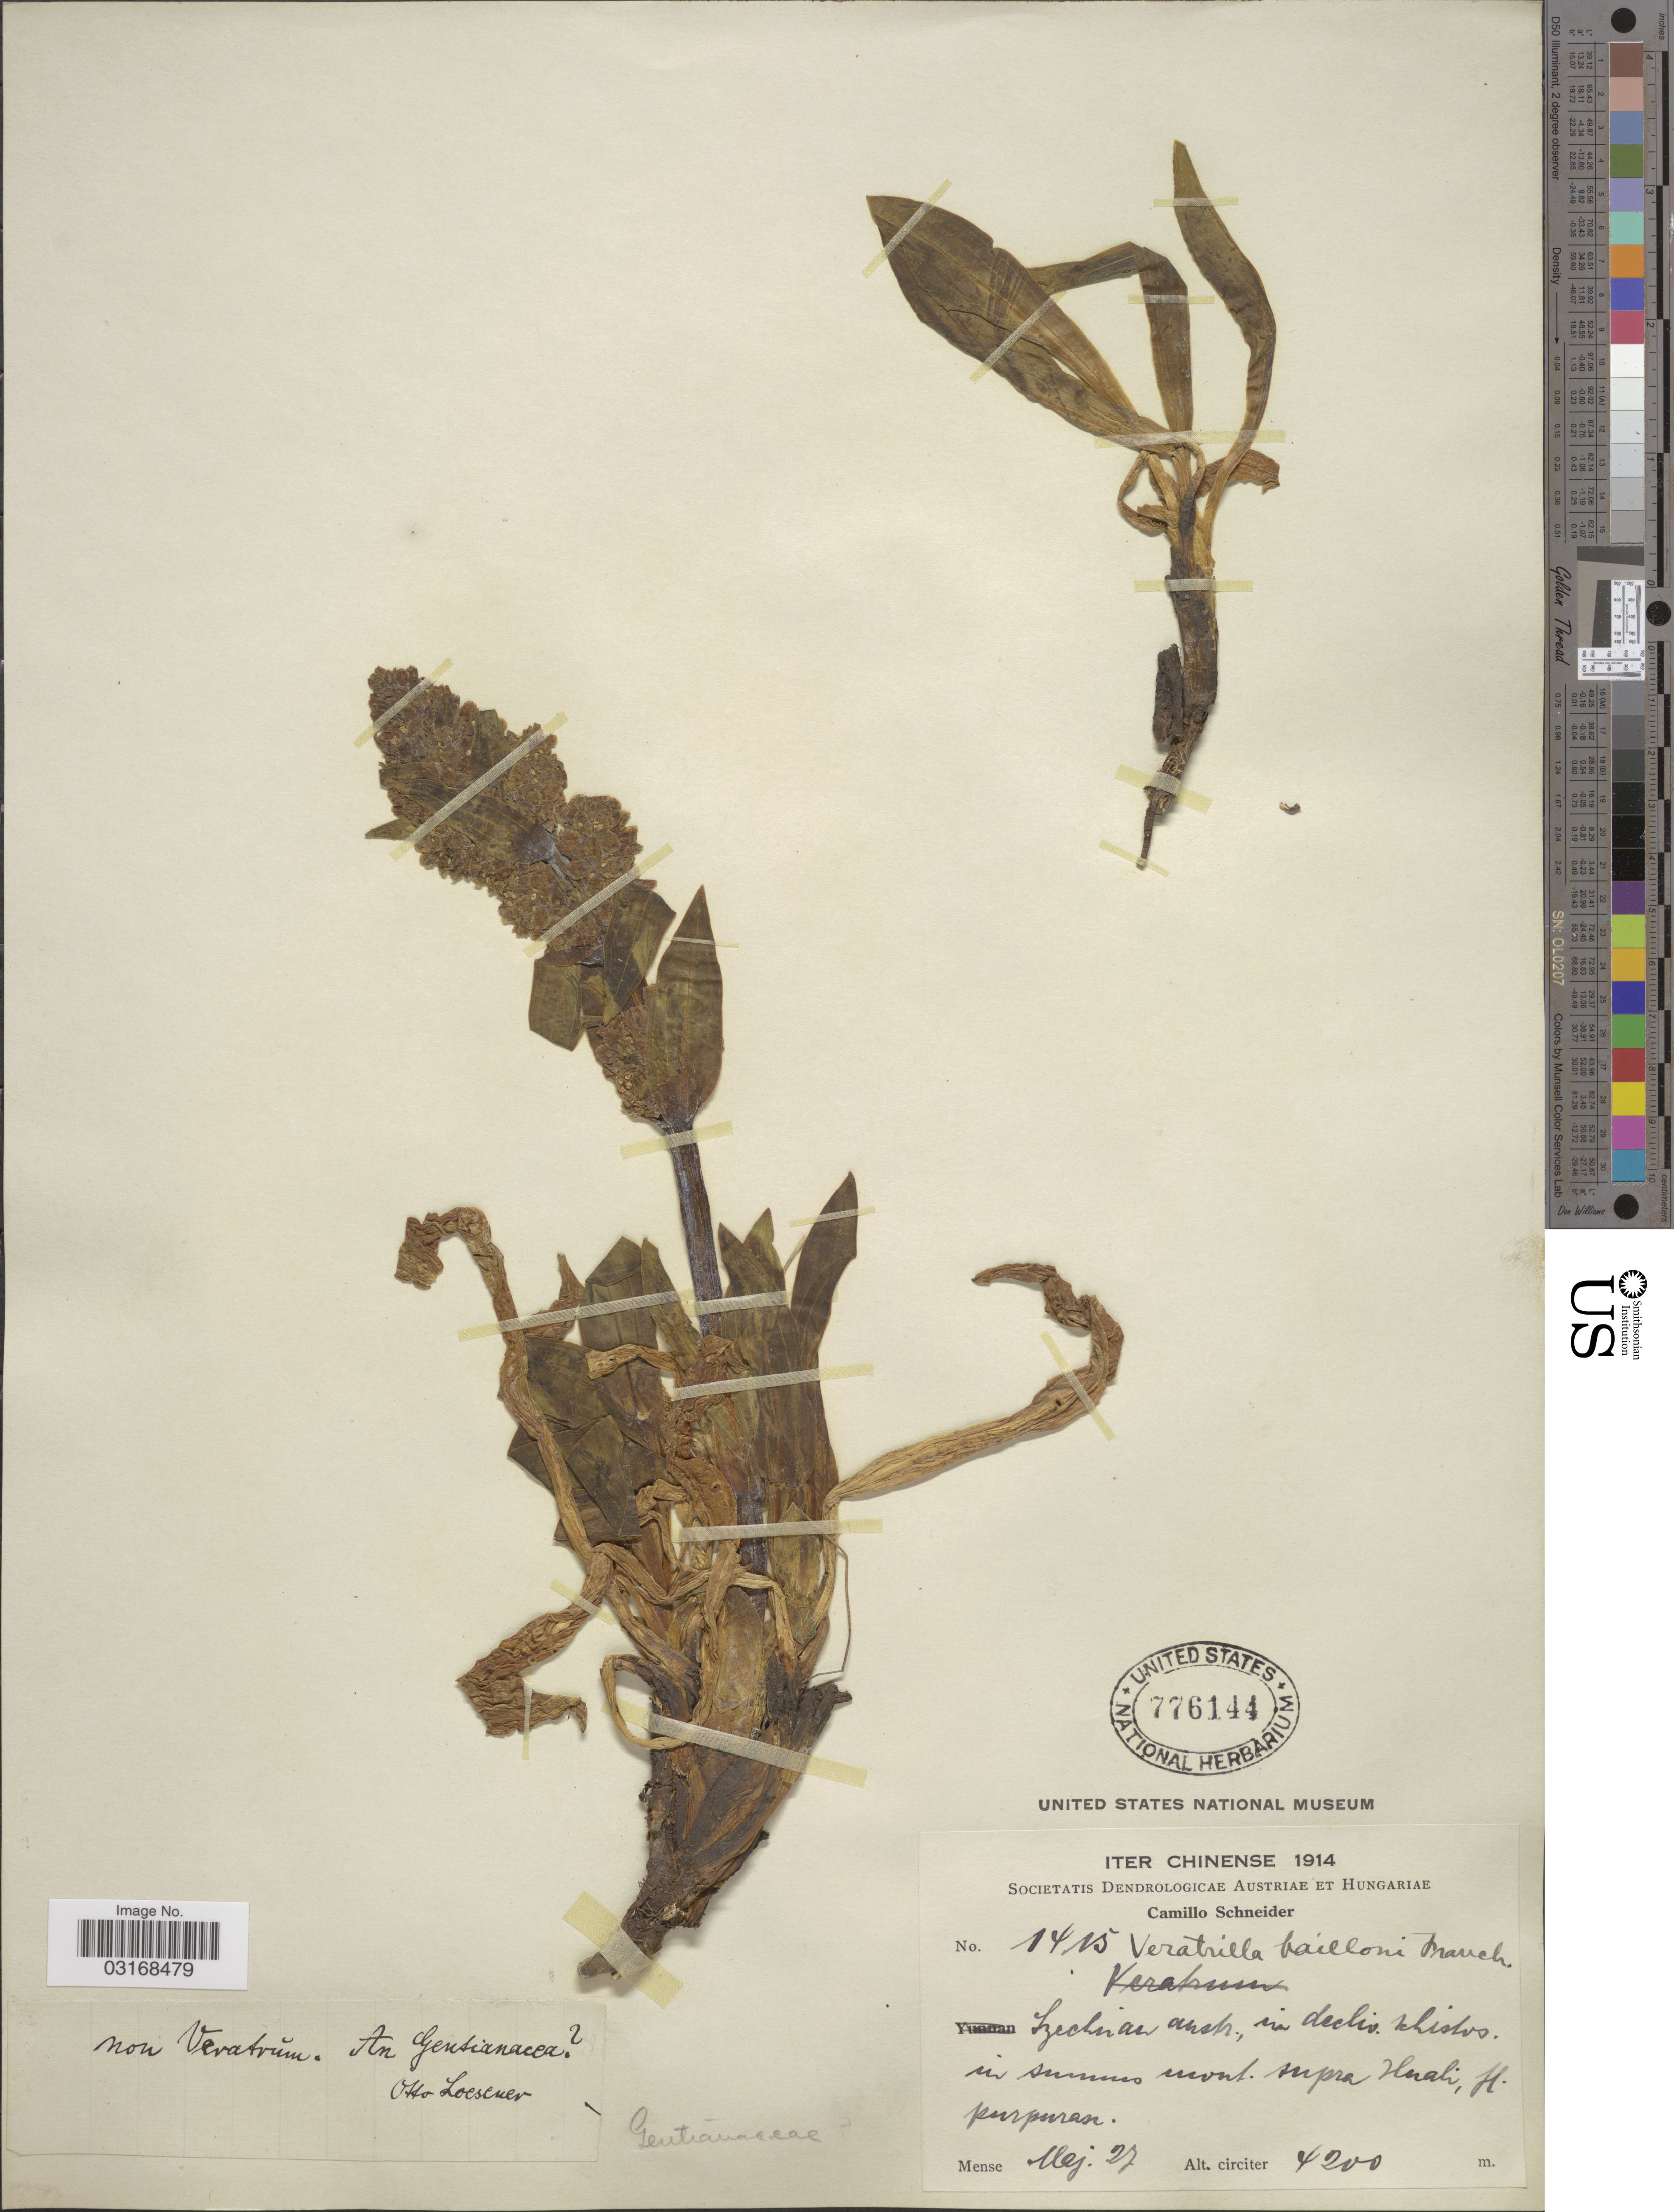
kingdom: Plantae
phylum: Tracheophyta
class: Magnoliopsida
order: Gentianales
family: Gentianaceae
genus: Veratrilla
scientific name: Veratrilla baillonii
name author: Franch.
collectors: C. K. Schneider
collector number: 1415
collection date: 1914-05-27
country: China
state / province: Sichuan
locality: Szechian austr., in decliv. schisto in summo mont. supra Huali. [interpreted]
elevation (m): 4200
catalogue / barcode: US 776144